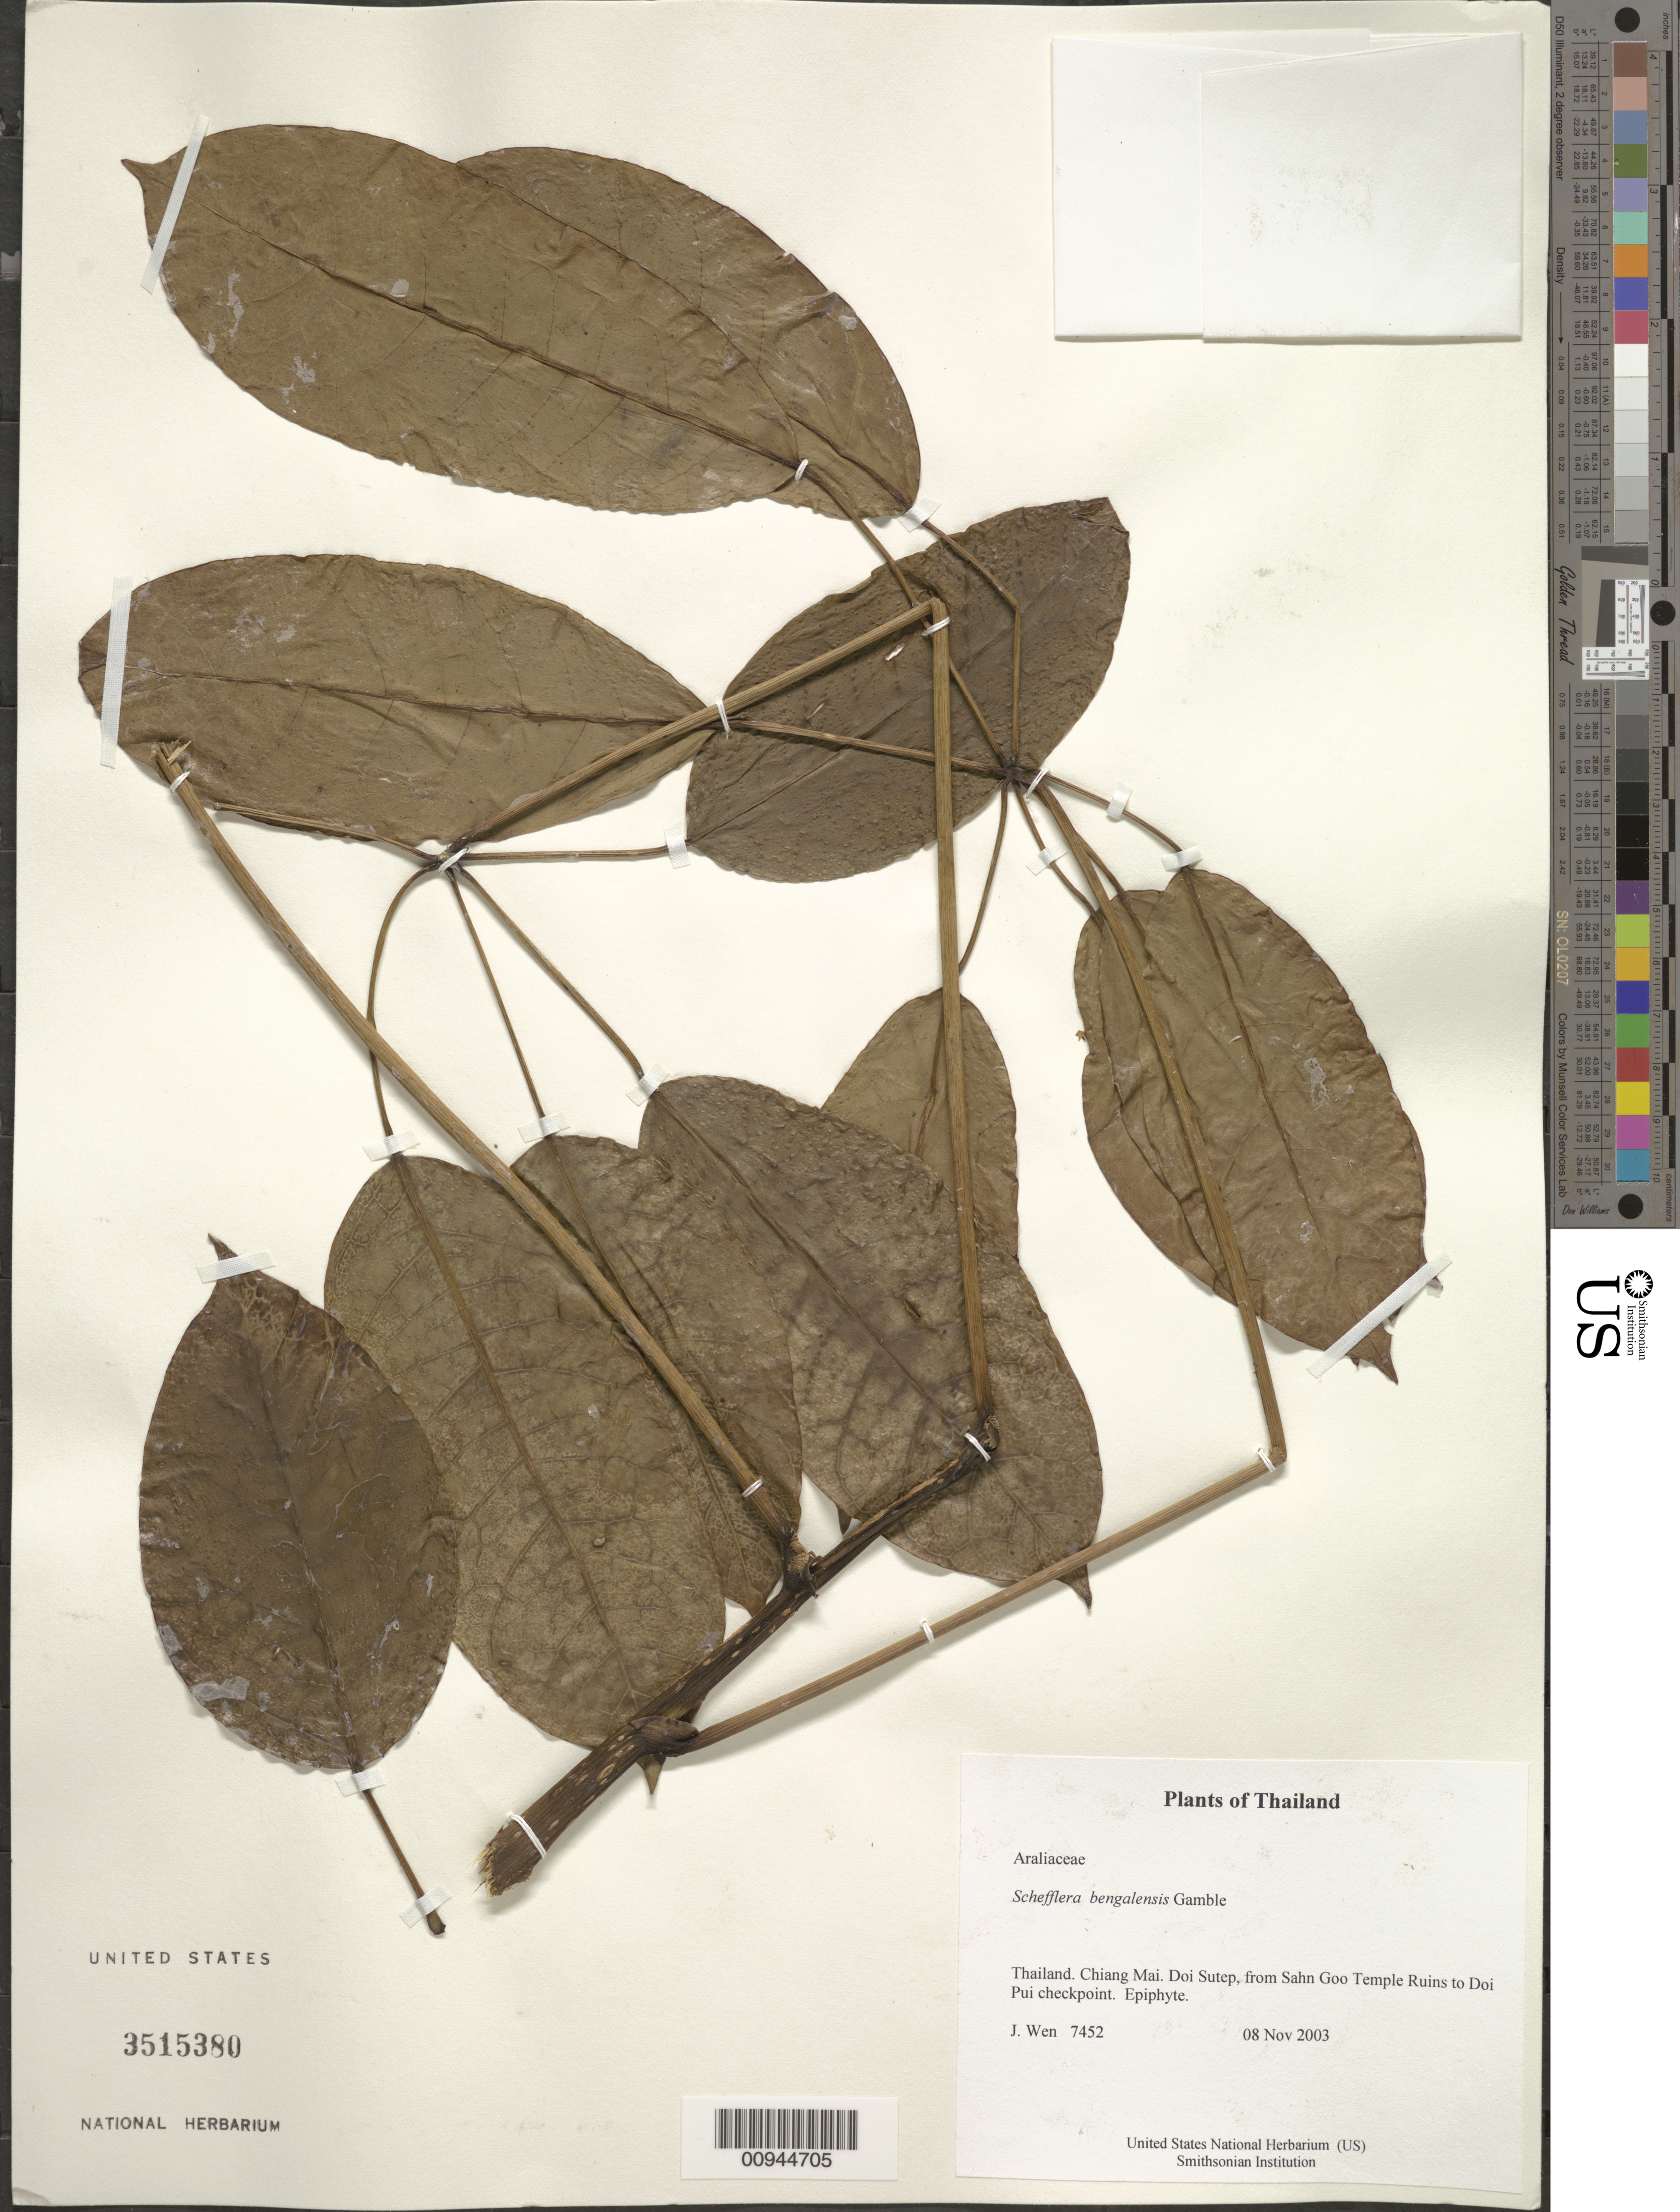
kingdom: Plantae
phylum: Tracheophyta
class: Magnoliopsida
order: Apiales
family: Araliaceae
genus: Schefflera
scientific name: Schefflera bengalensis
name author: Gamble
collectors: J. Wen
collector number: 7452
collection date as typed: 08 Nov 2003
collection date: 2003-11-08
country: Thailand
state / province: Chiang Mai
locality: Doi Sutep, from Sahn Goo Temple Ruins to Doi Pui checkpoint.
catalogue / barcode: US 3515380